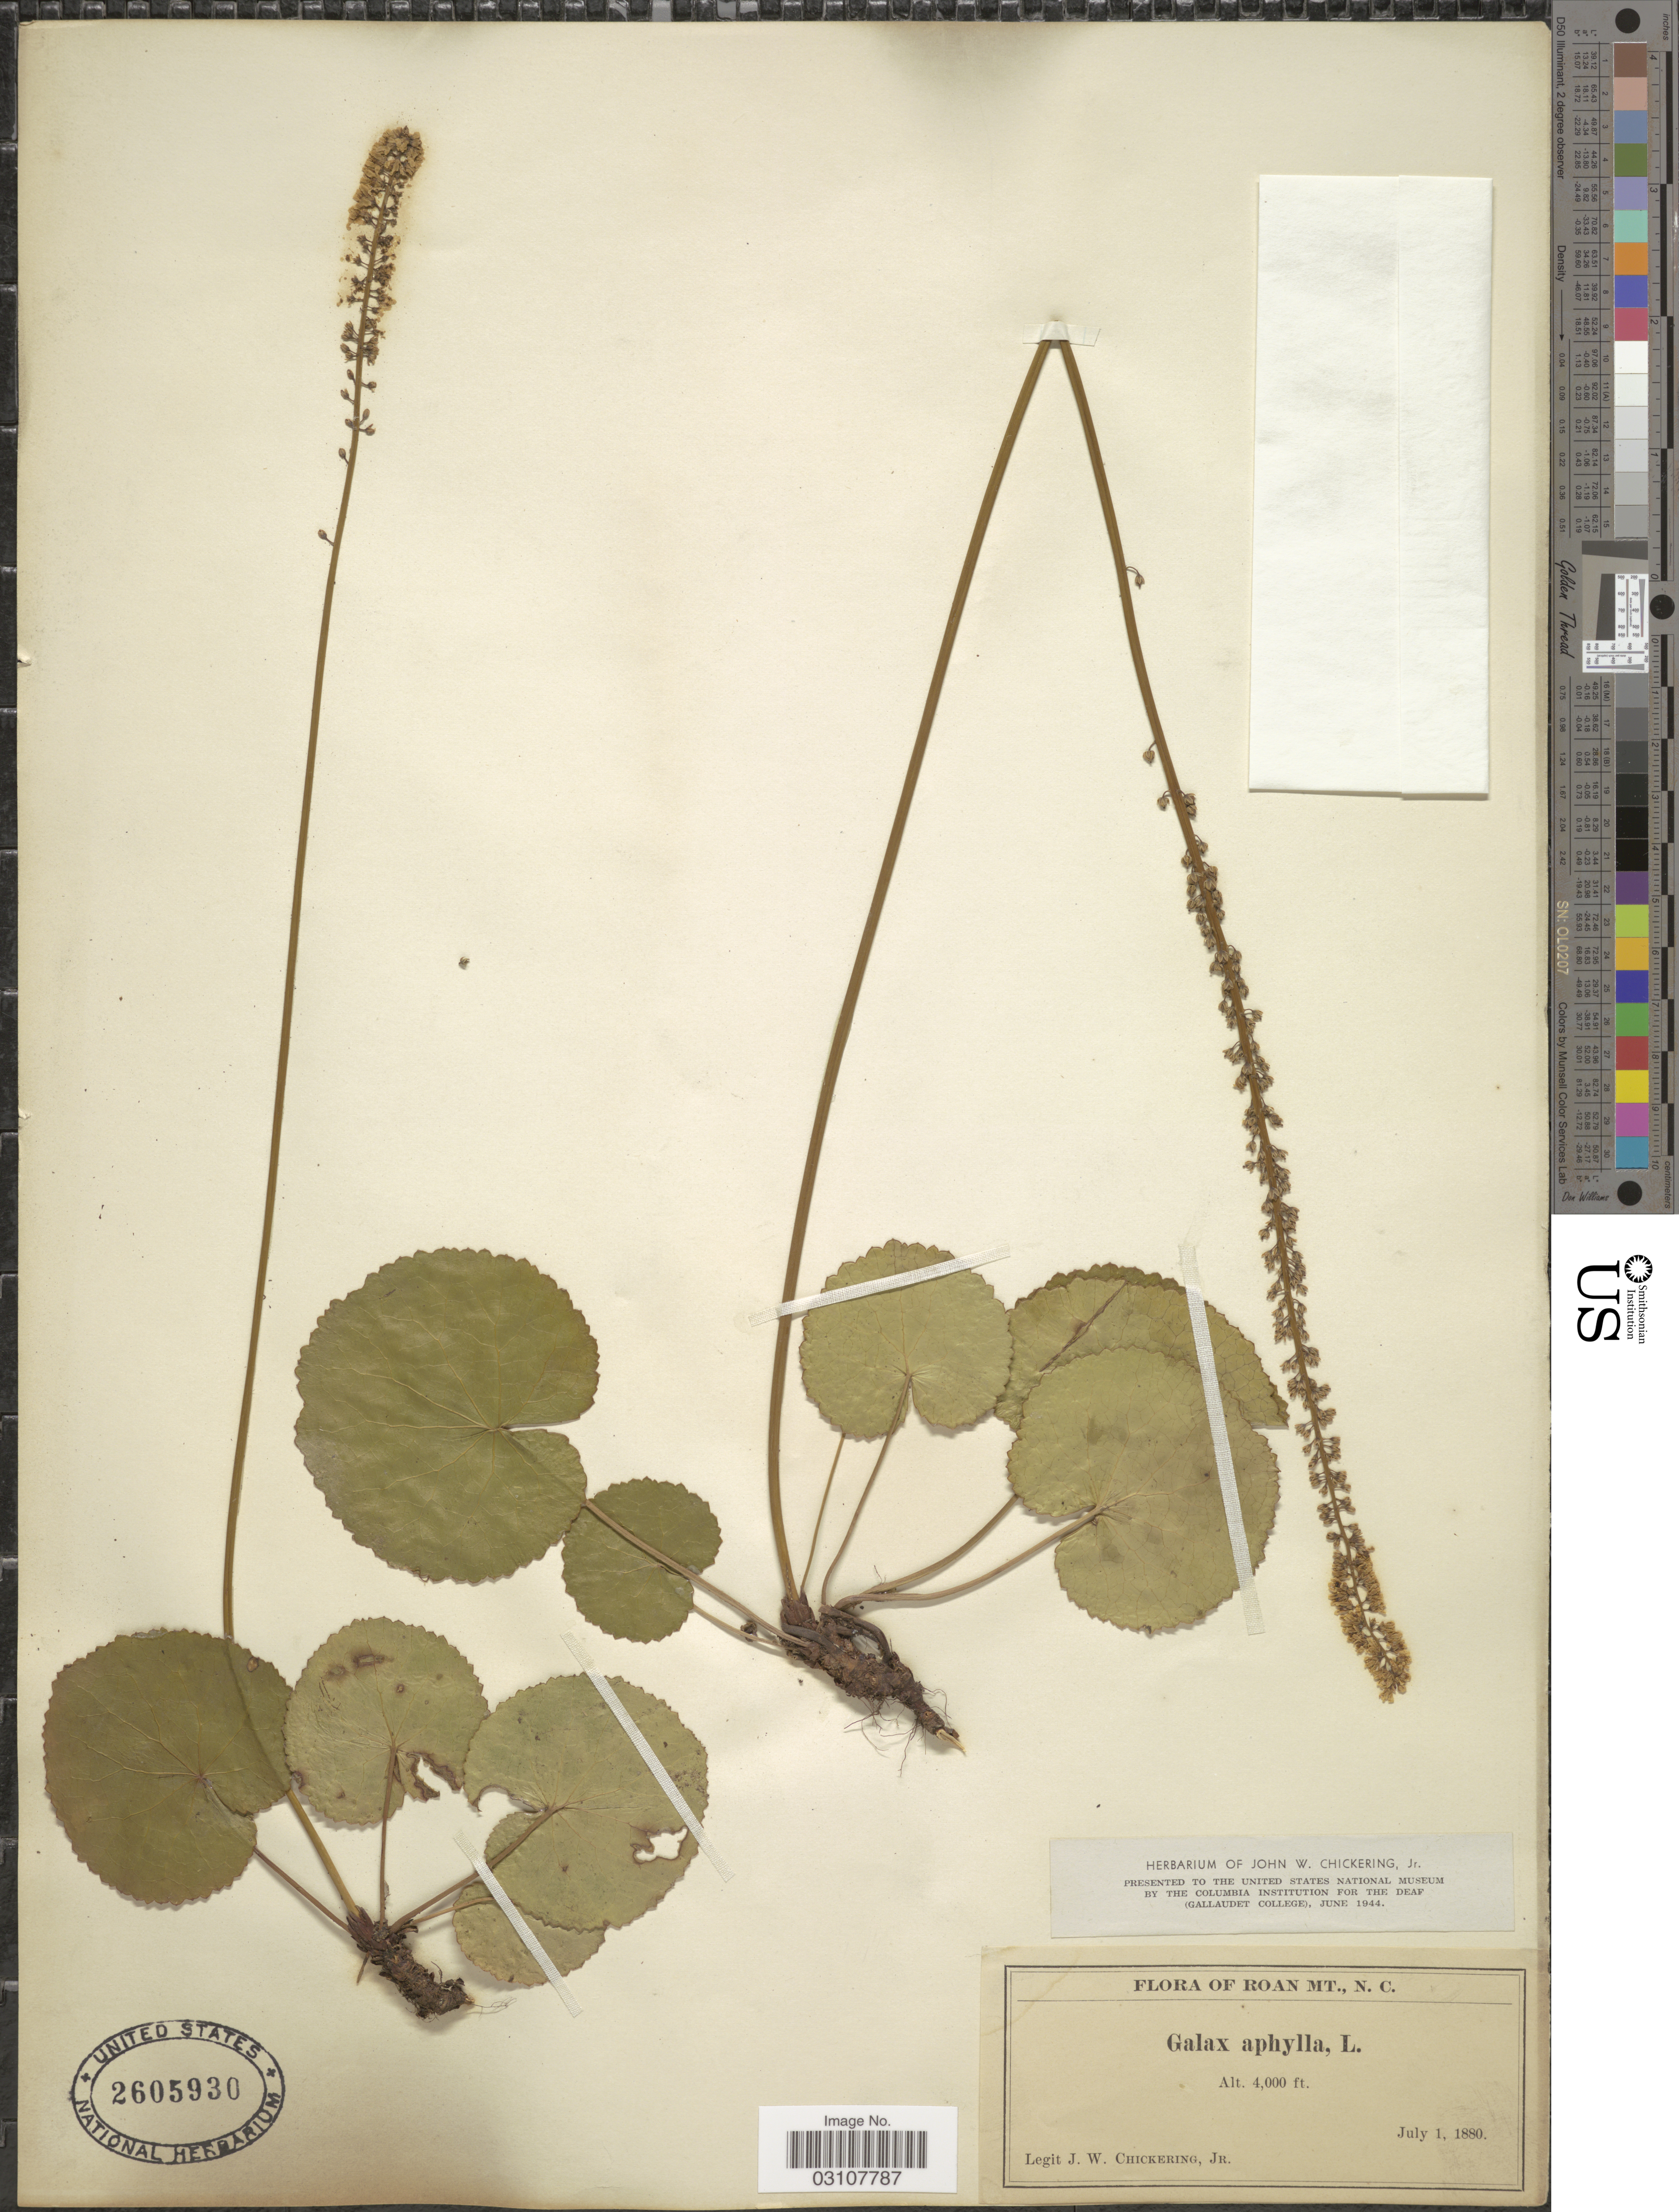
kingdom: Plantae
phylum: Tracheophyta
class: Magnoliopsida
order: Ericales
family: Diapensiaceae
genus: Galax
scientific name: Galax urceolata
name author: (Poir.) Brummitt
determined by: Gaynor, Michelle L., (FLAS), University of Florida (UNITED STATES)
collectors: J. Chickering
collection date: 1880-07-01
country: United States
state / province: North Carolina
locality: Roan Mt.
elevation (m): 1219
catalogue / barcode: US 2605930